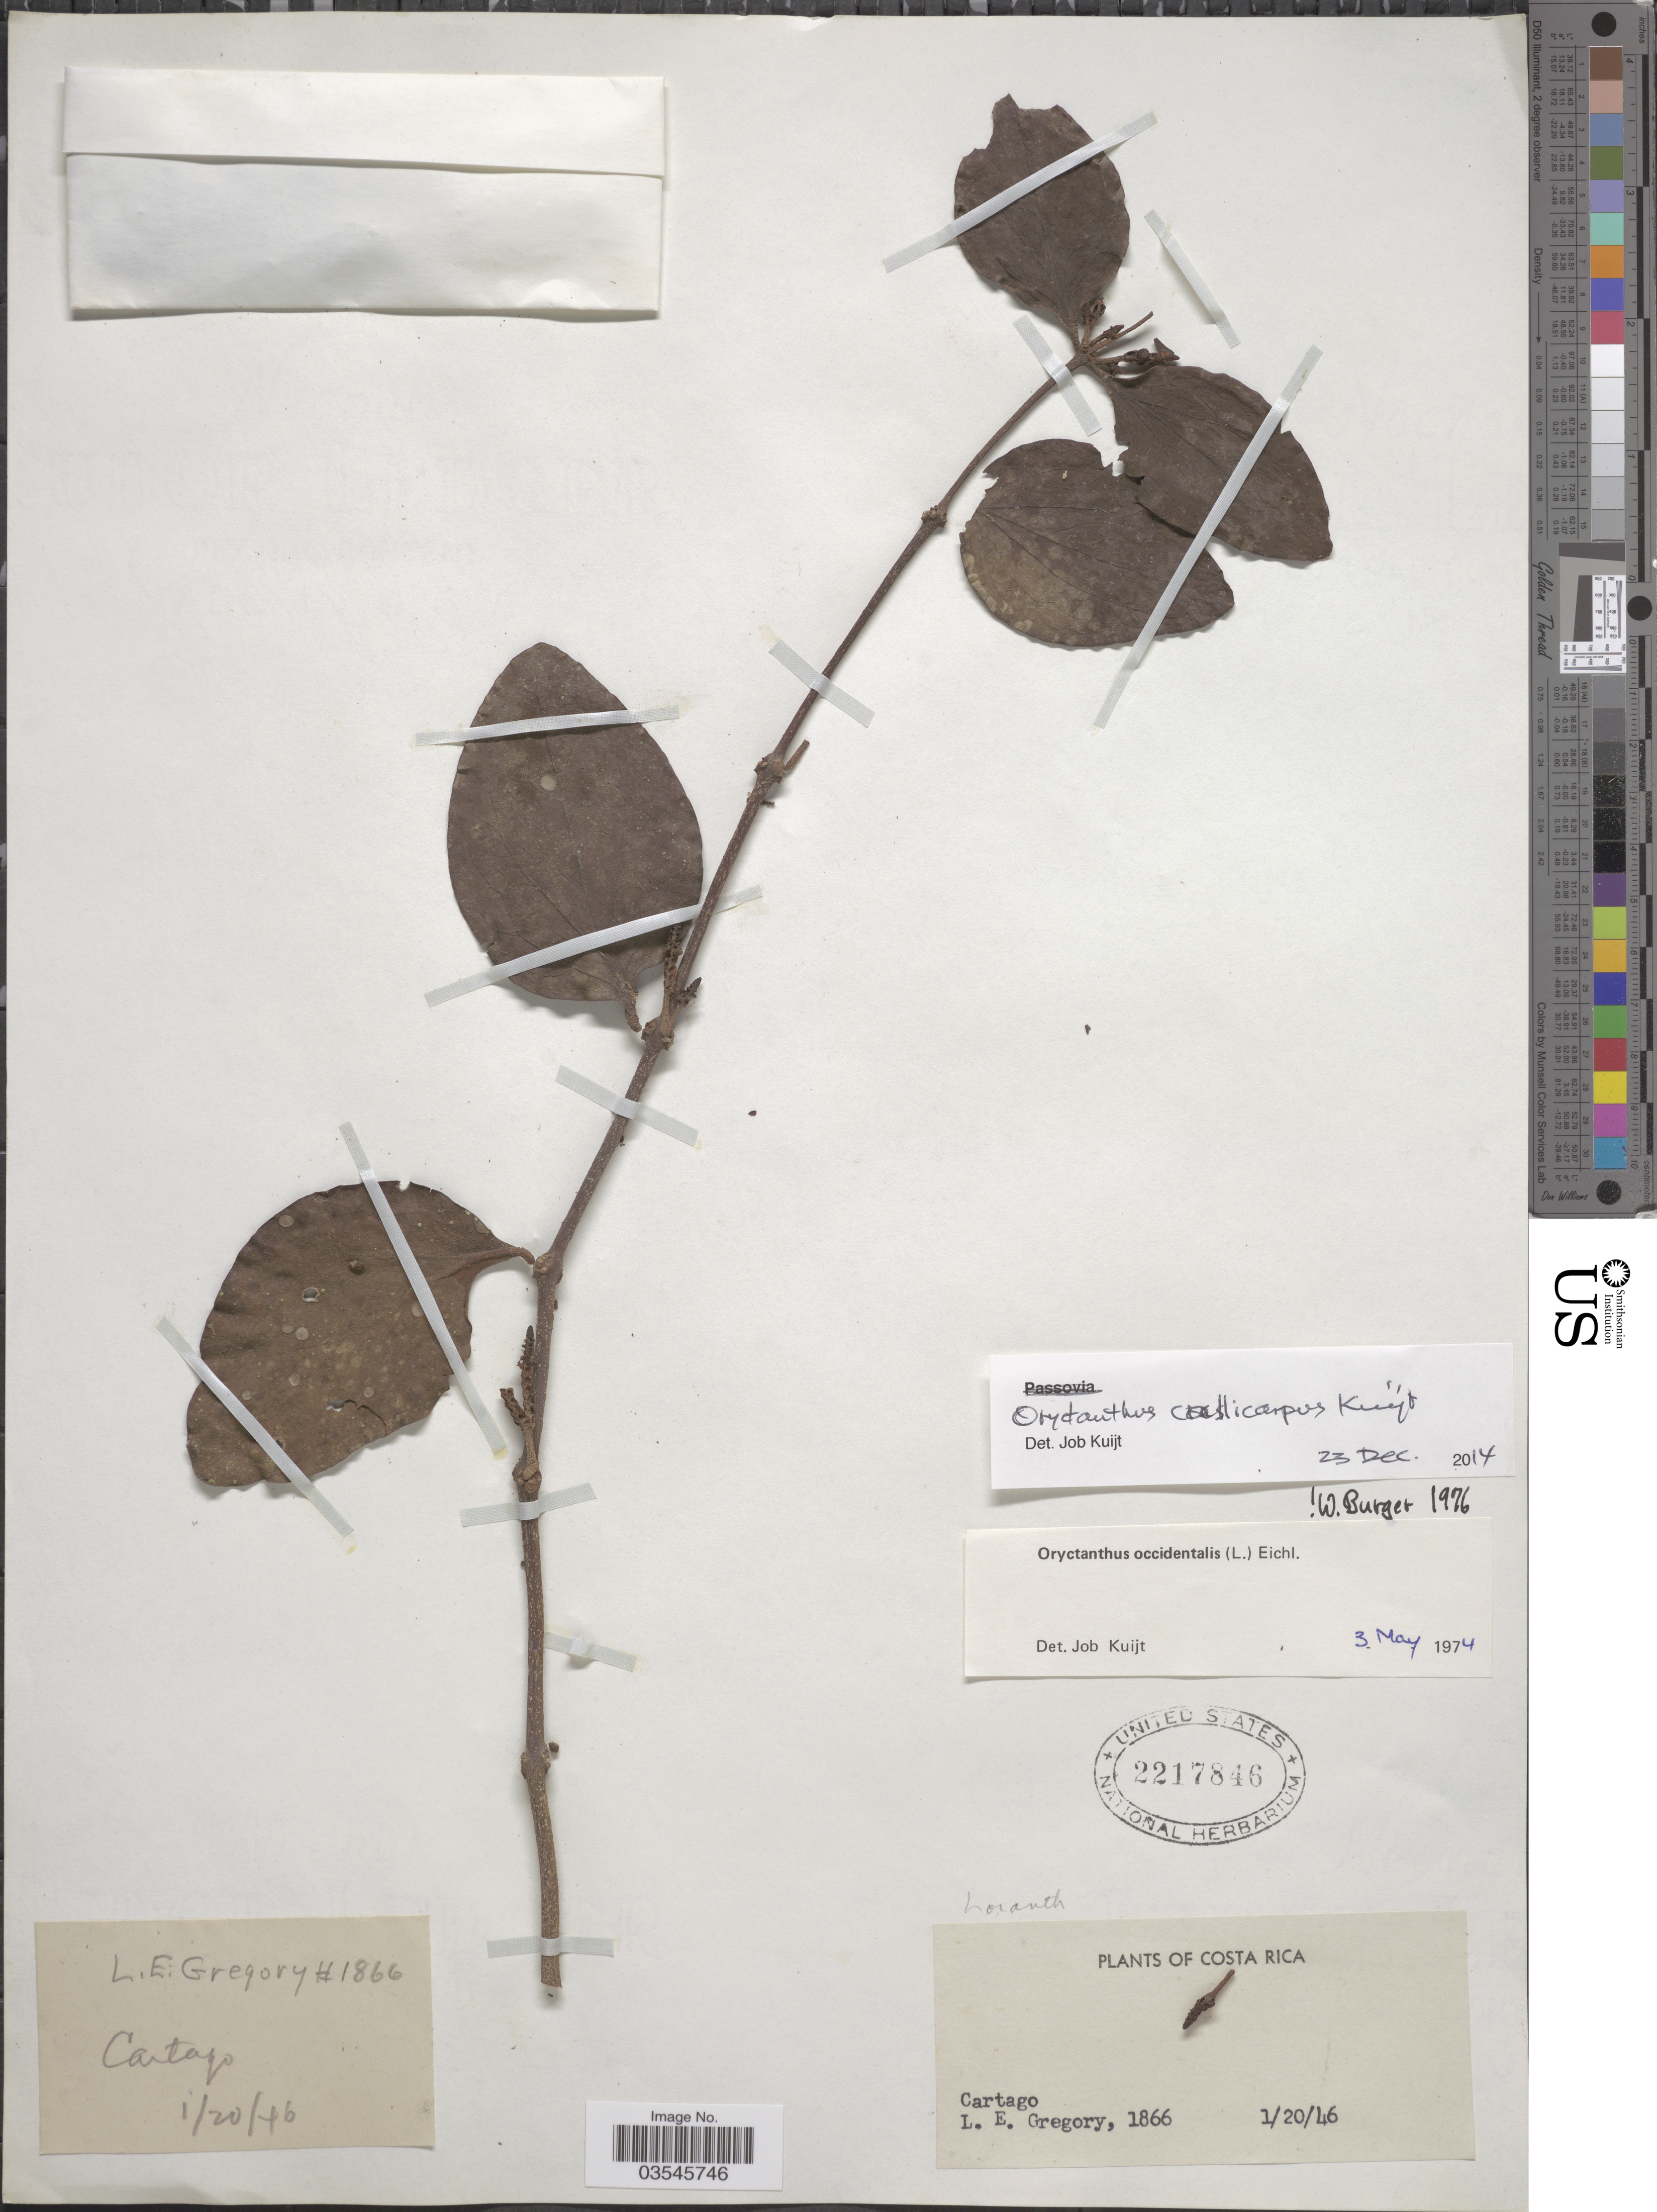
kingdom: Plantae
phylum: Tracheophyta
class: Magnoliopsida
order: Santalales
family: Loranthaceae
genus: Oryctanthus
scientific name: Oryctanthus callicarpus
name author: Kuijt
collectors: L. E. Gregory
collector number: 1866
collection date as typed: Transcribed d/m/y: 20/1/46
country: Costa Rica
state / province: Cartago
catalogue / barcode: US 2217846